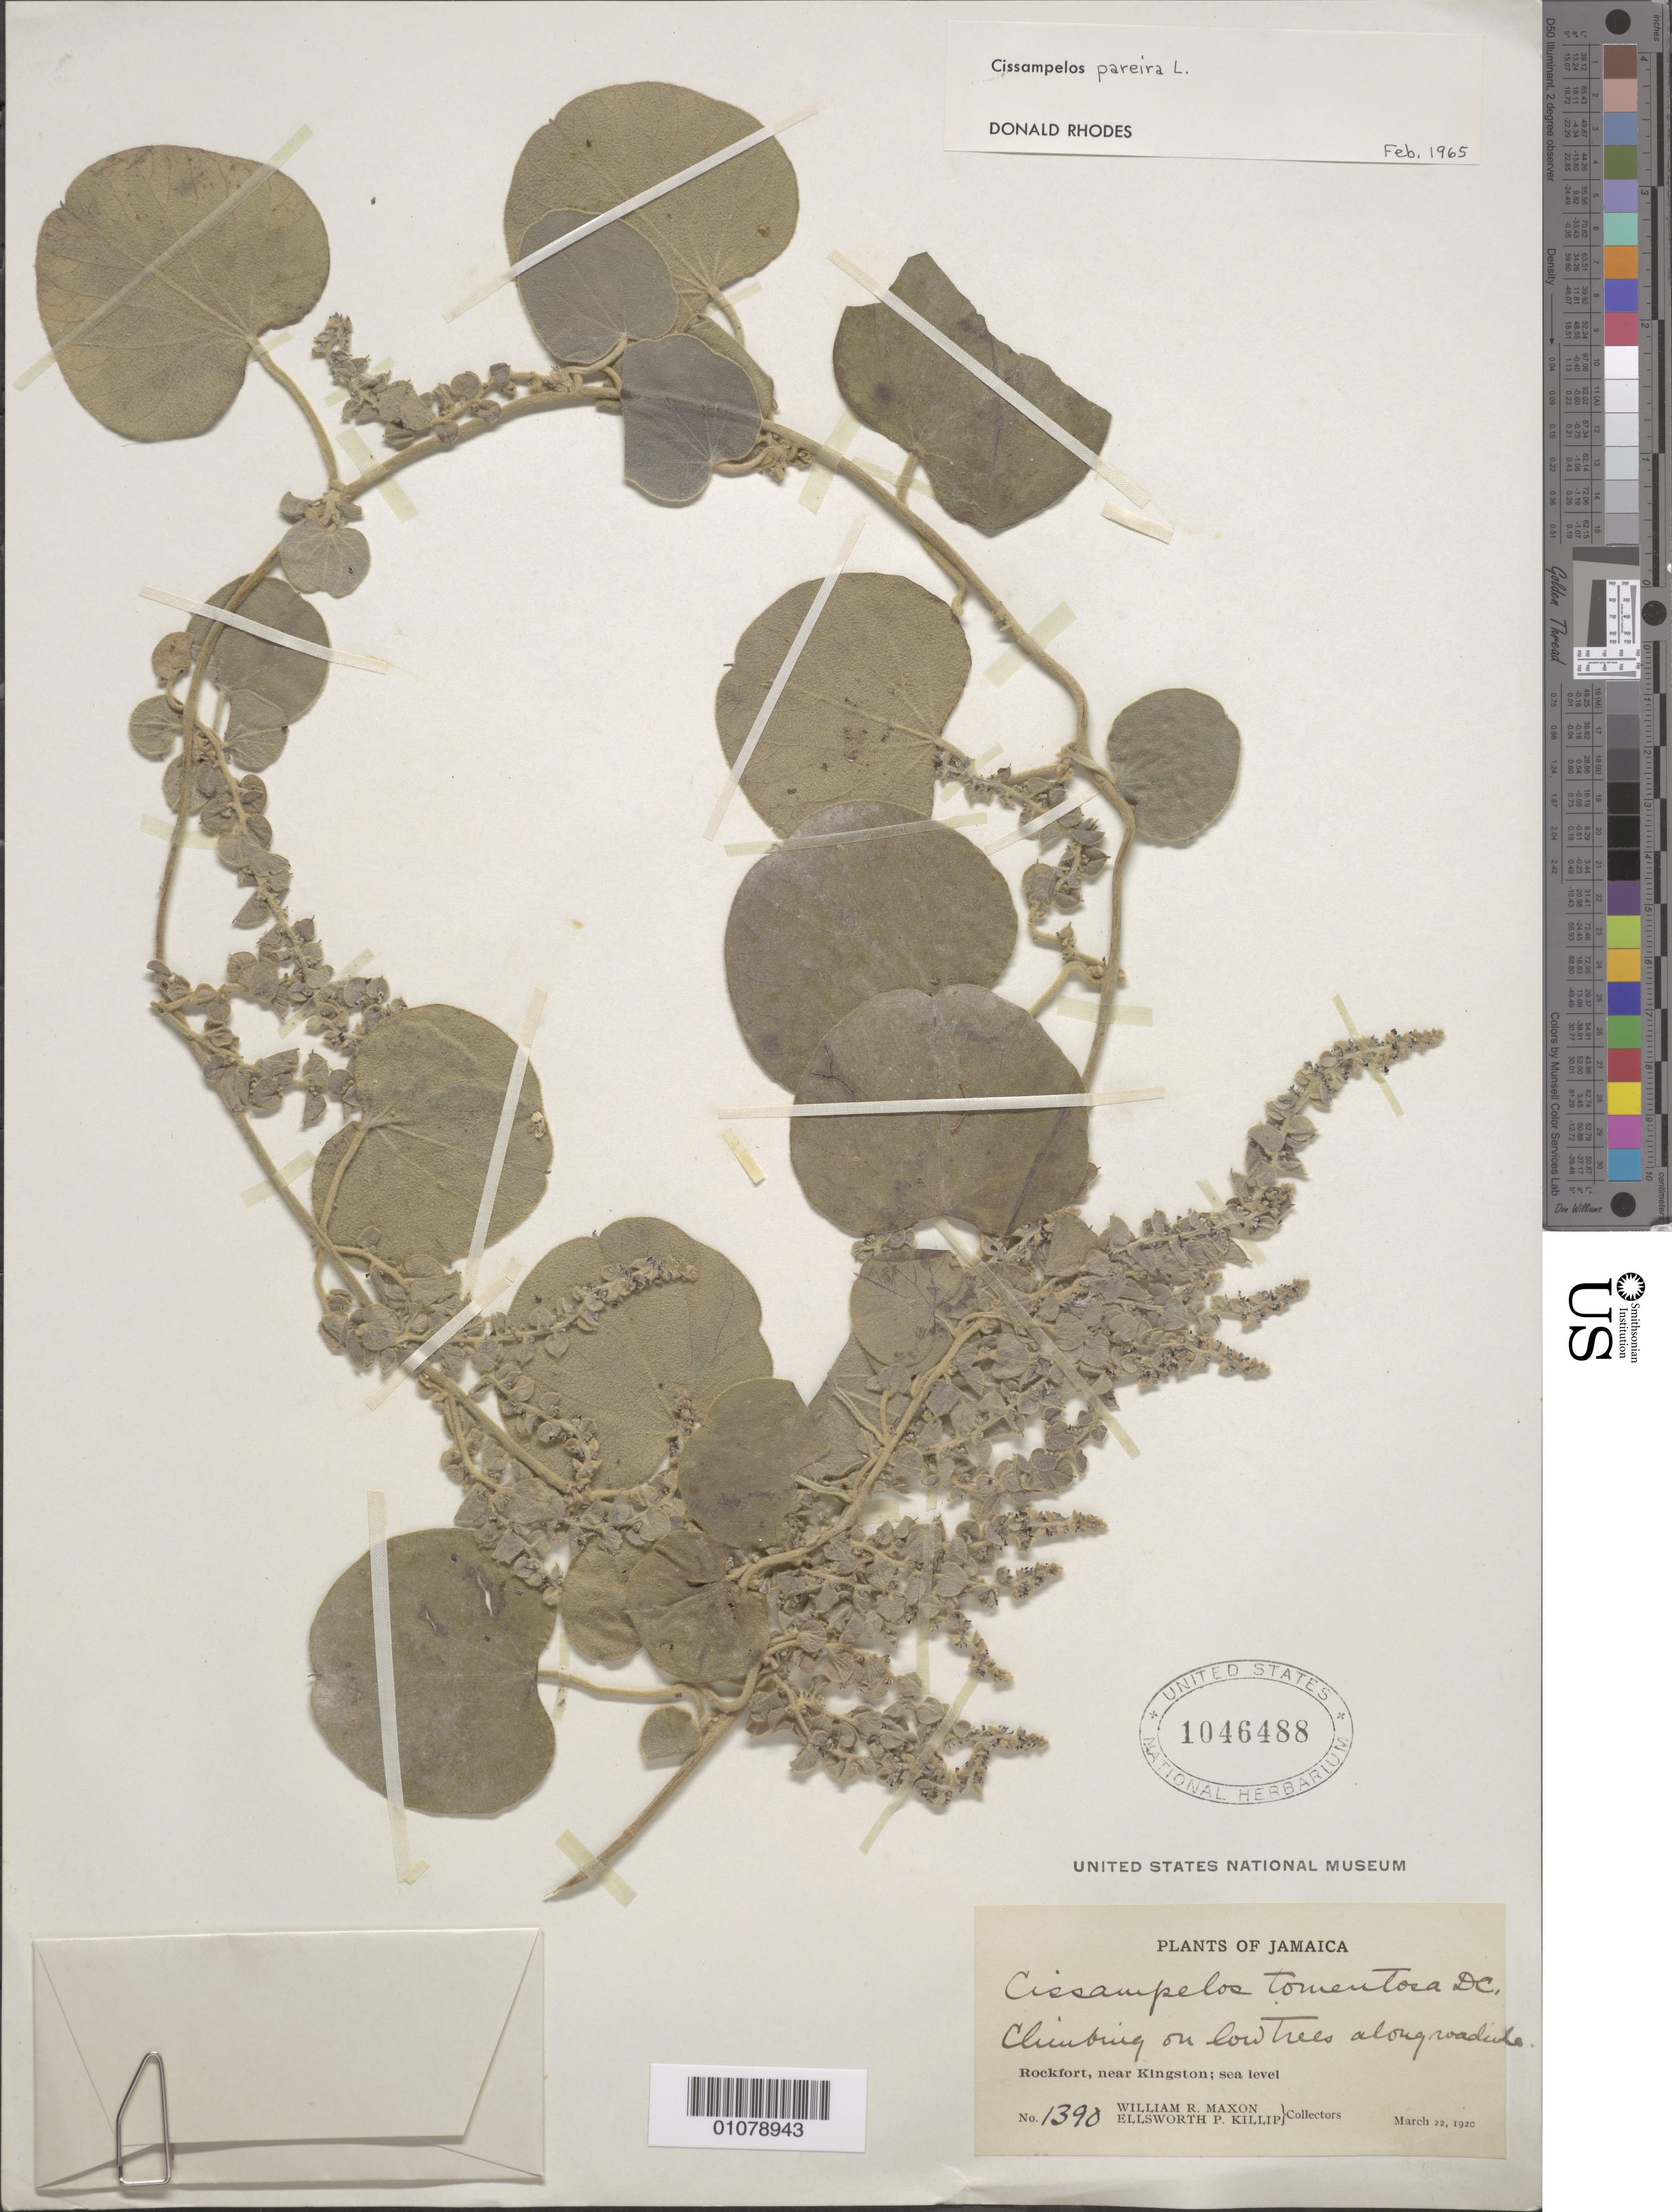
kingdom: Plantae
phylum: Tracheophyta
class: Magnoliopsida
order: Ranunculales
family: Menispermaceae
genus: Cissampelos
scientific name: Cissampelos pareira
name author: L.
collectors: W. R. Maxon & E. P. Killip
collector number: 1390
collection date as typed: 22 Mar 1920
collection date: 1920-03-22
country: Jamaica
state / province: Saint Andrew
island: Jamaica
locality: Rockfort, near Kingston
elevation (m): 0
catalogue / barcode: US 1046488